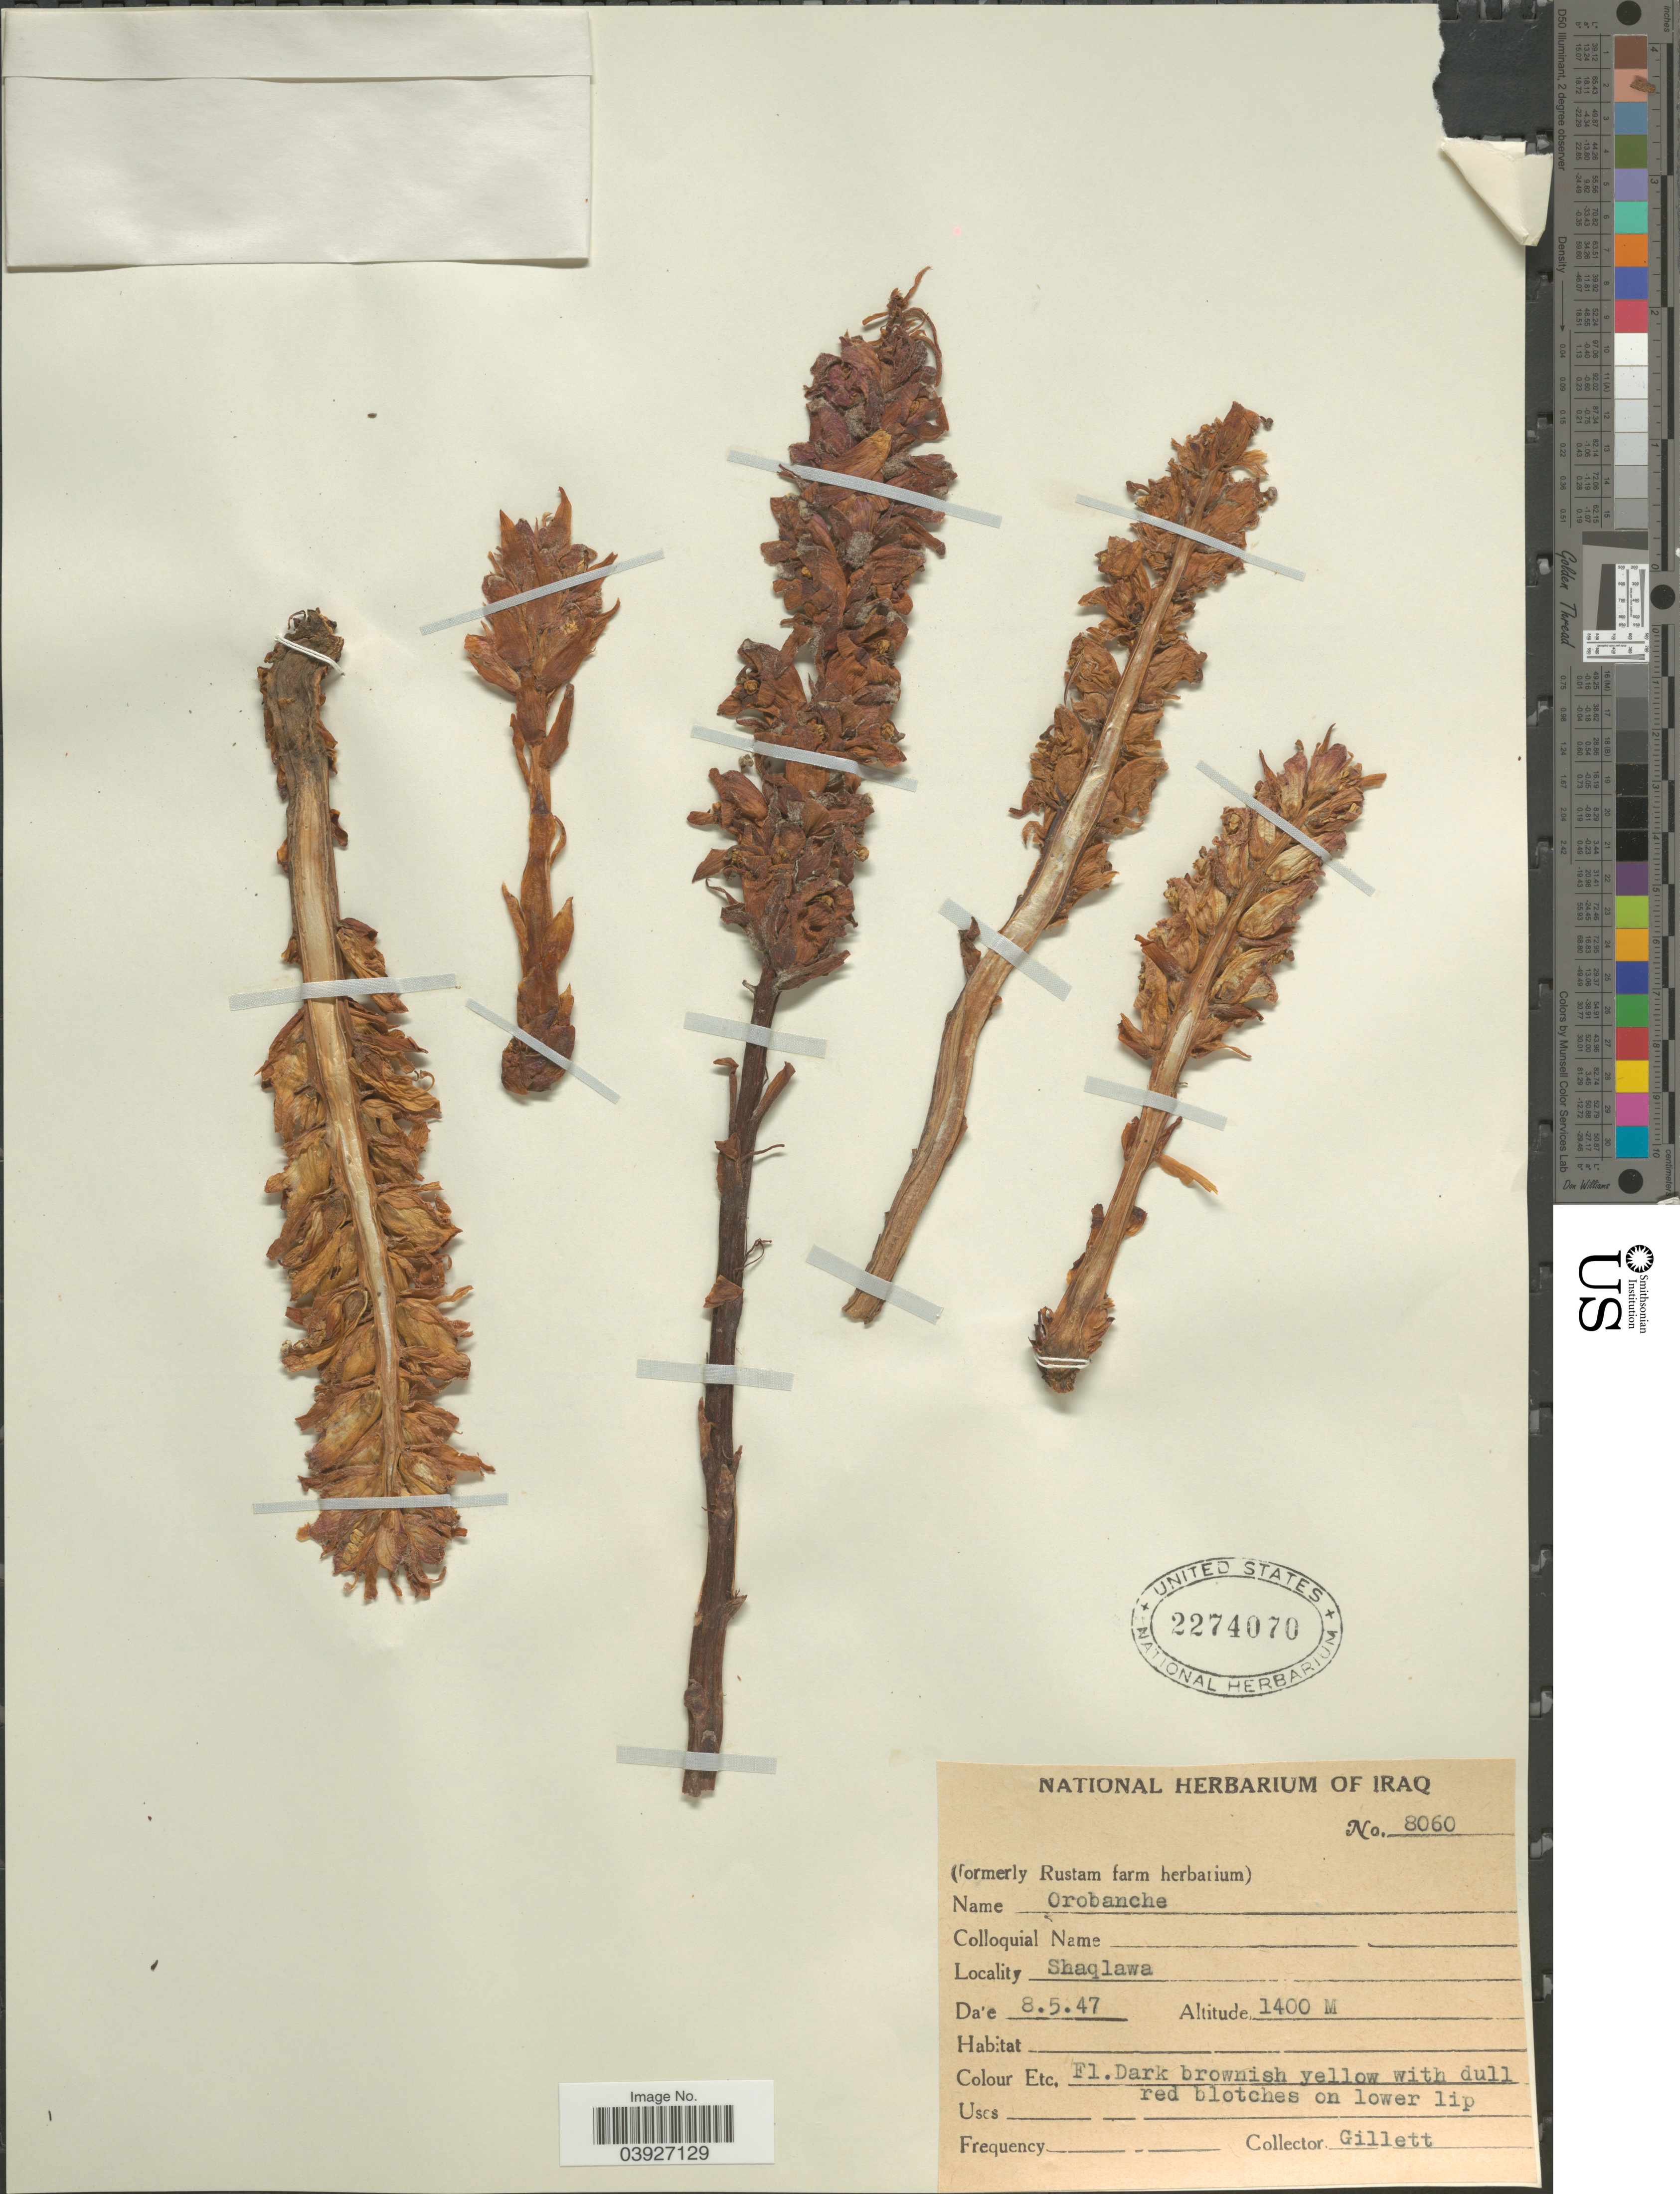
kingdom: Plantae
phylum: Tracheophyta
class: Magnoliopsida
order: Lamiales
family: Orobanchaceae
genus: Orobanche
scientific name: Orobanche sp.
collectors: Gillett, --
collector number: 8060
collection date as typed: Transcribed d/m/y: 8/5/47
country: Iraq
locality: Shaqlawa.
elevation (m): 1400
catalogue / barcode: US 2274070